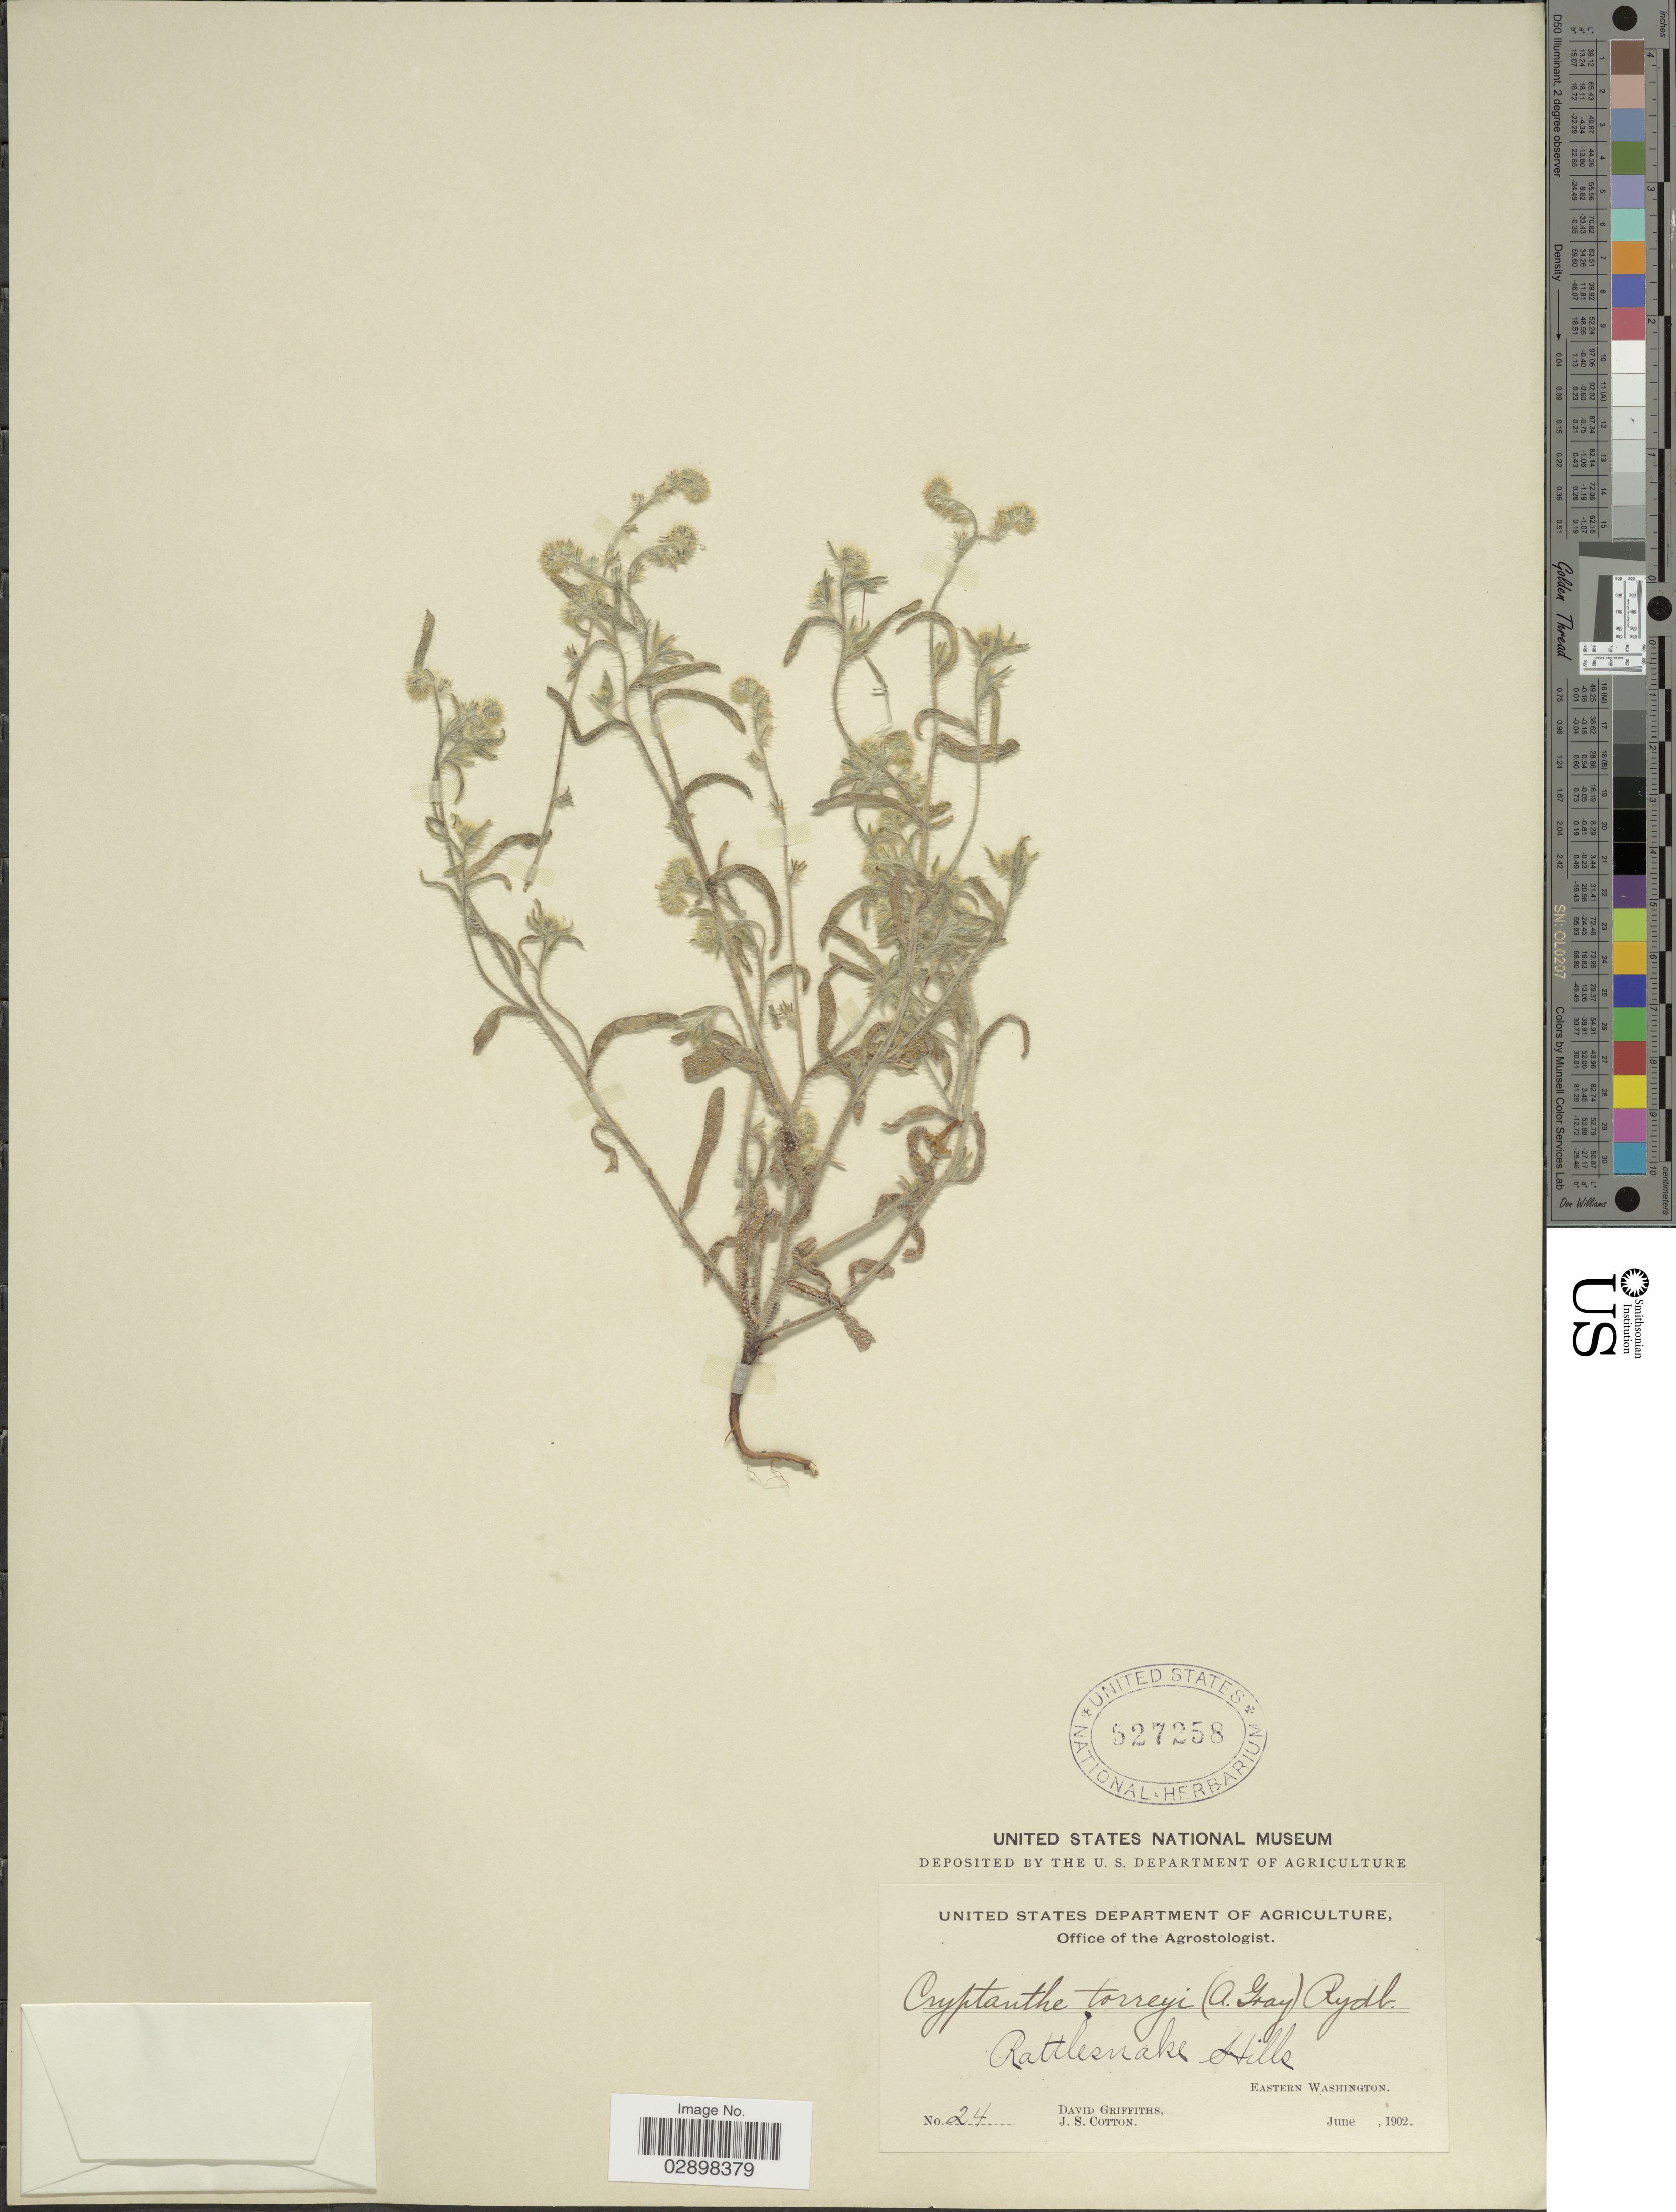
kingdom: Plantae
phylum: Tracheophyta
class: Magnoliopsida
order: Boraginales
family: Boraginaceae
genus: Cryptantha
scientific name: Cryptantha torreyana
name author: (A. Gray) S.W. Greene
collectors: D. Griffith & J. S. Cotton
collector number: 24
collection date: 1902-06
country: United States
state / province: Washington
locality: Rattlesnake Hills, Eastern Washington.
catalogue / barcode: US 527258